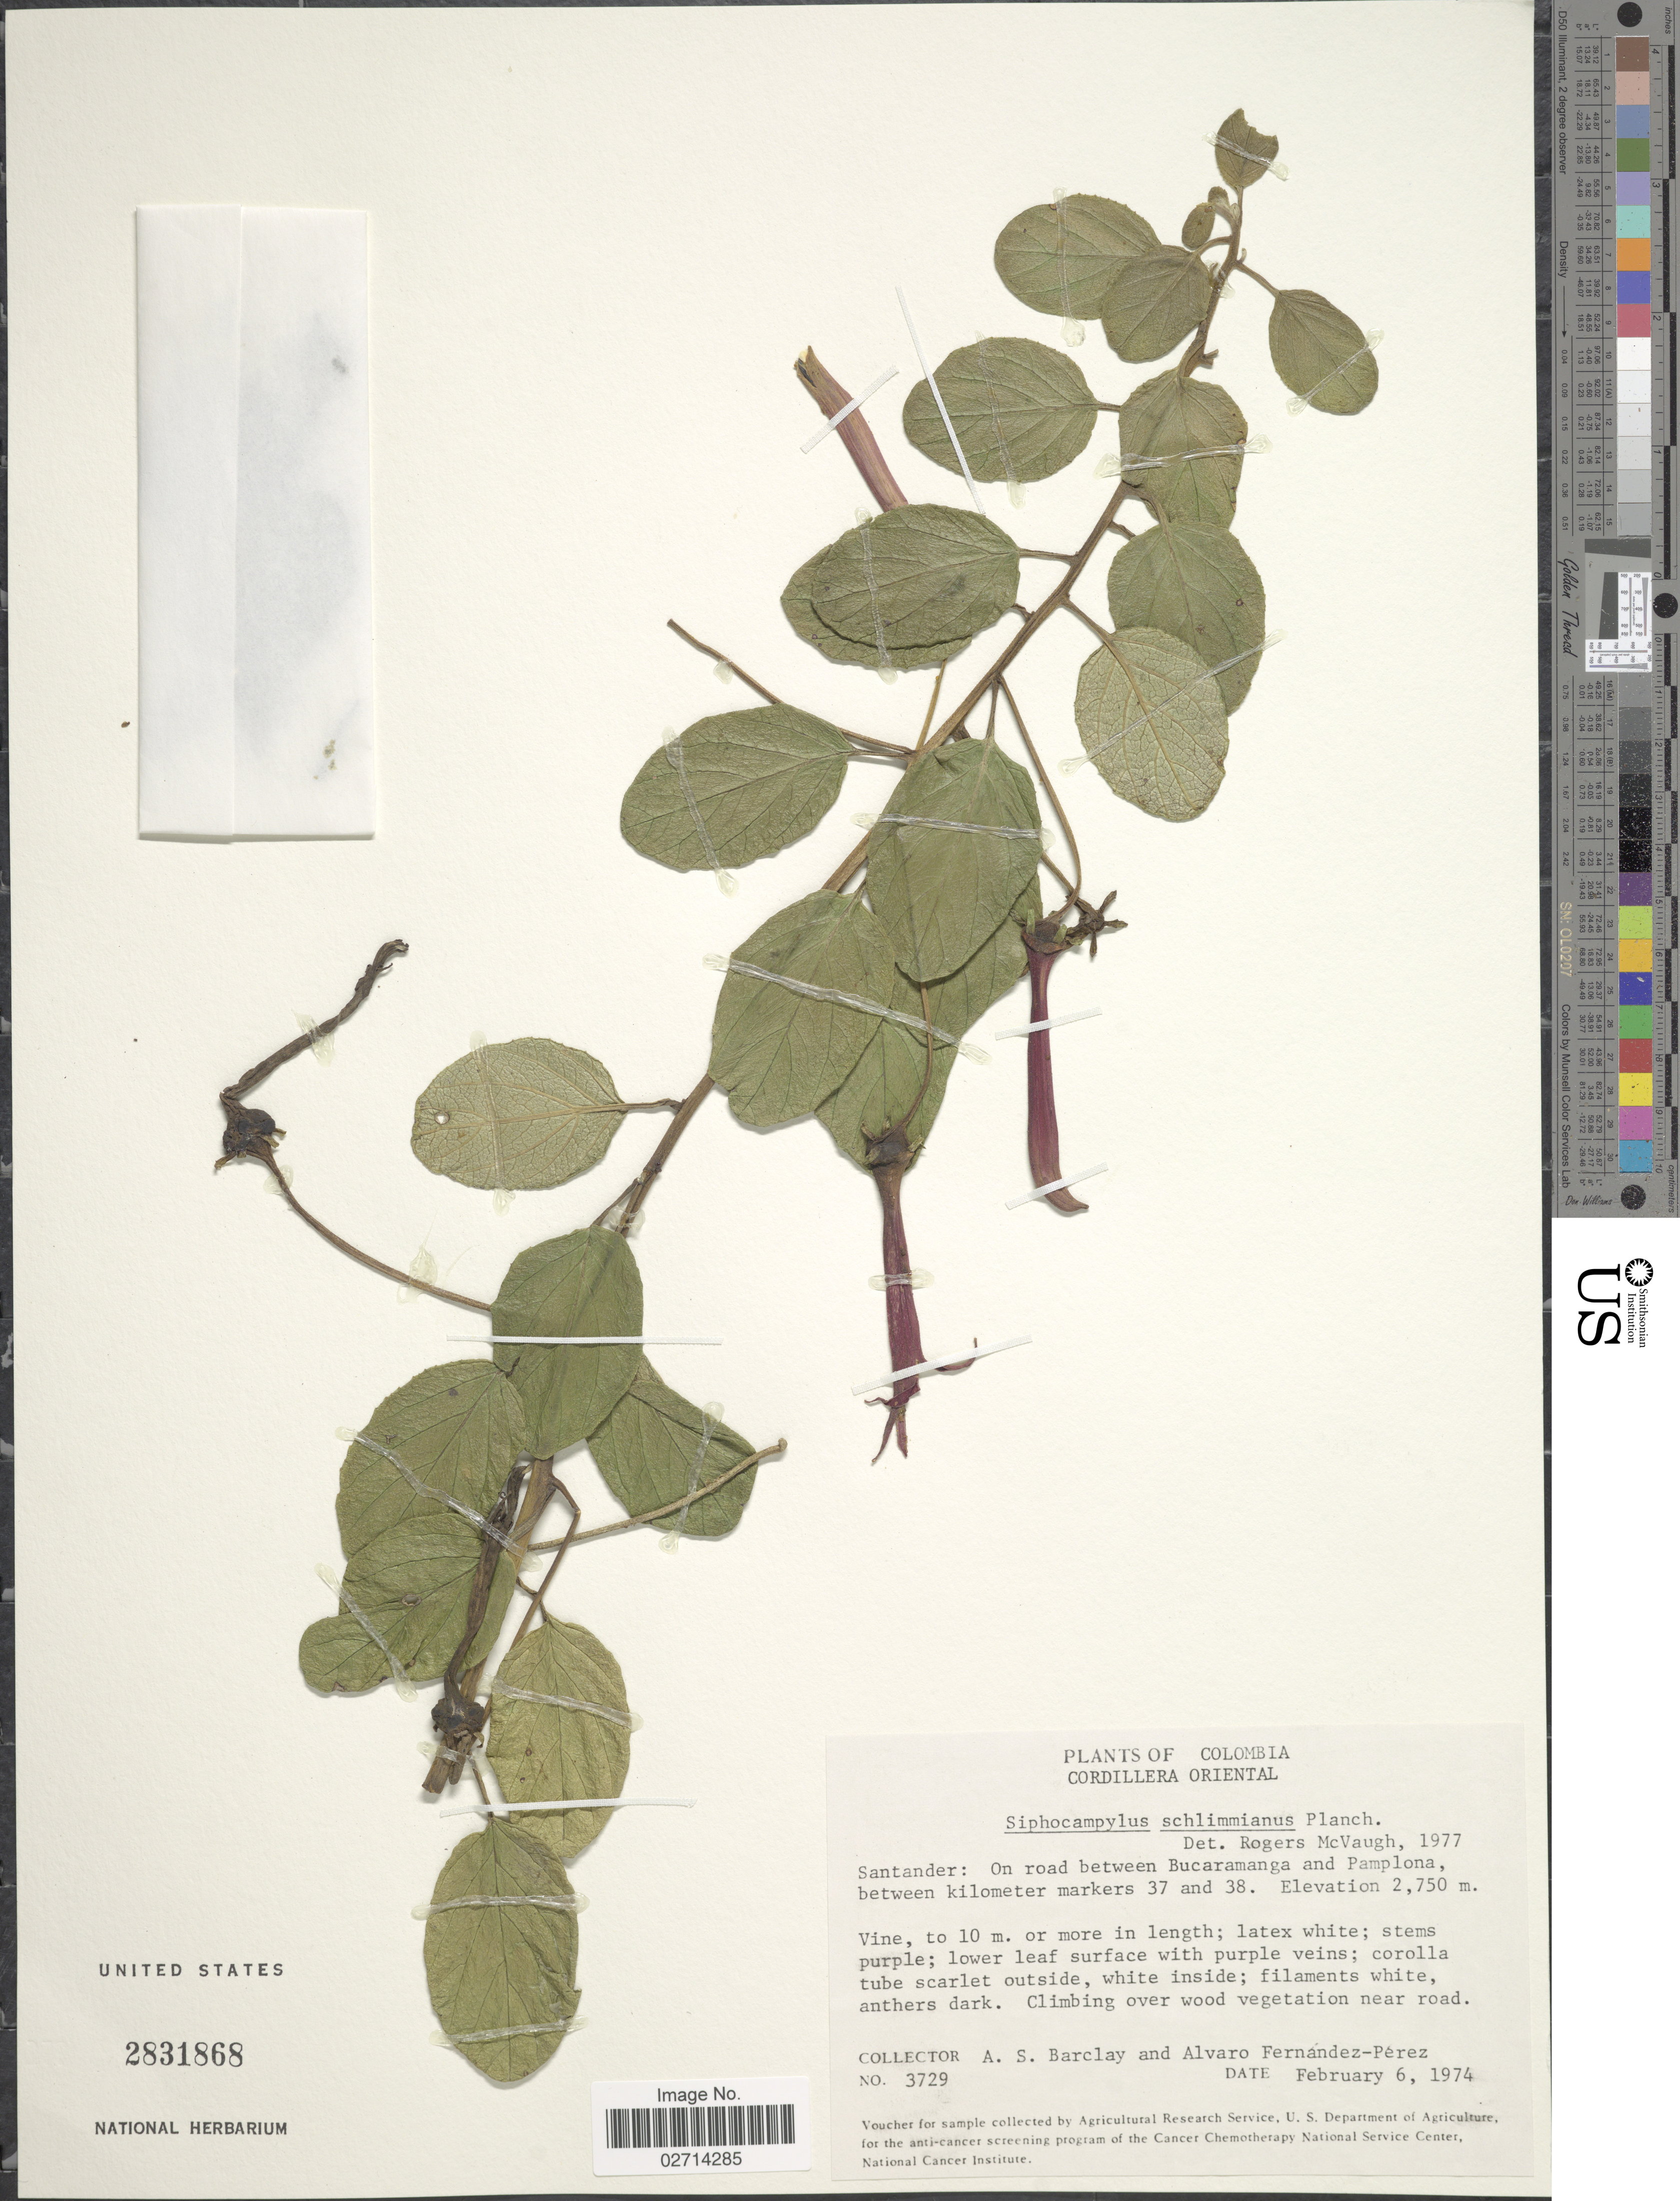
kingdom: Plantae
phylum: Tracheophyta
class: Magnoliopsida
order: Asterales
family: Campanulaceae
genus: Siphocampylus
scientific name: Siphocampylus schlimianus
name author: Planch.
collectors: A. S. Barclay & A. Fernández-Pérez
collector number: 3729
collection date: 1974-02-06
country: Colombia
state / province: Santander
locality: Cordillera Orienta, on road between Bucaramanga and Pamplona, between kilometer markers 37 and 38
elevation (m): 2750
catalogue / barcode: US 2831868